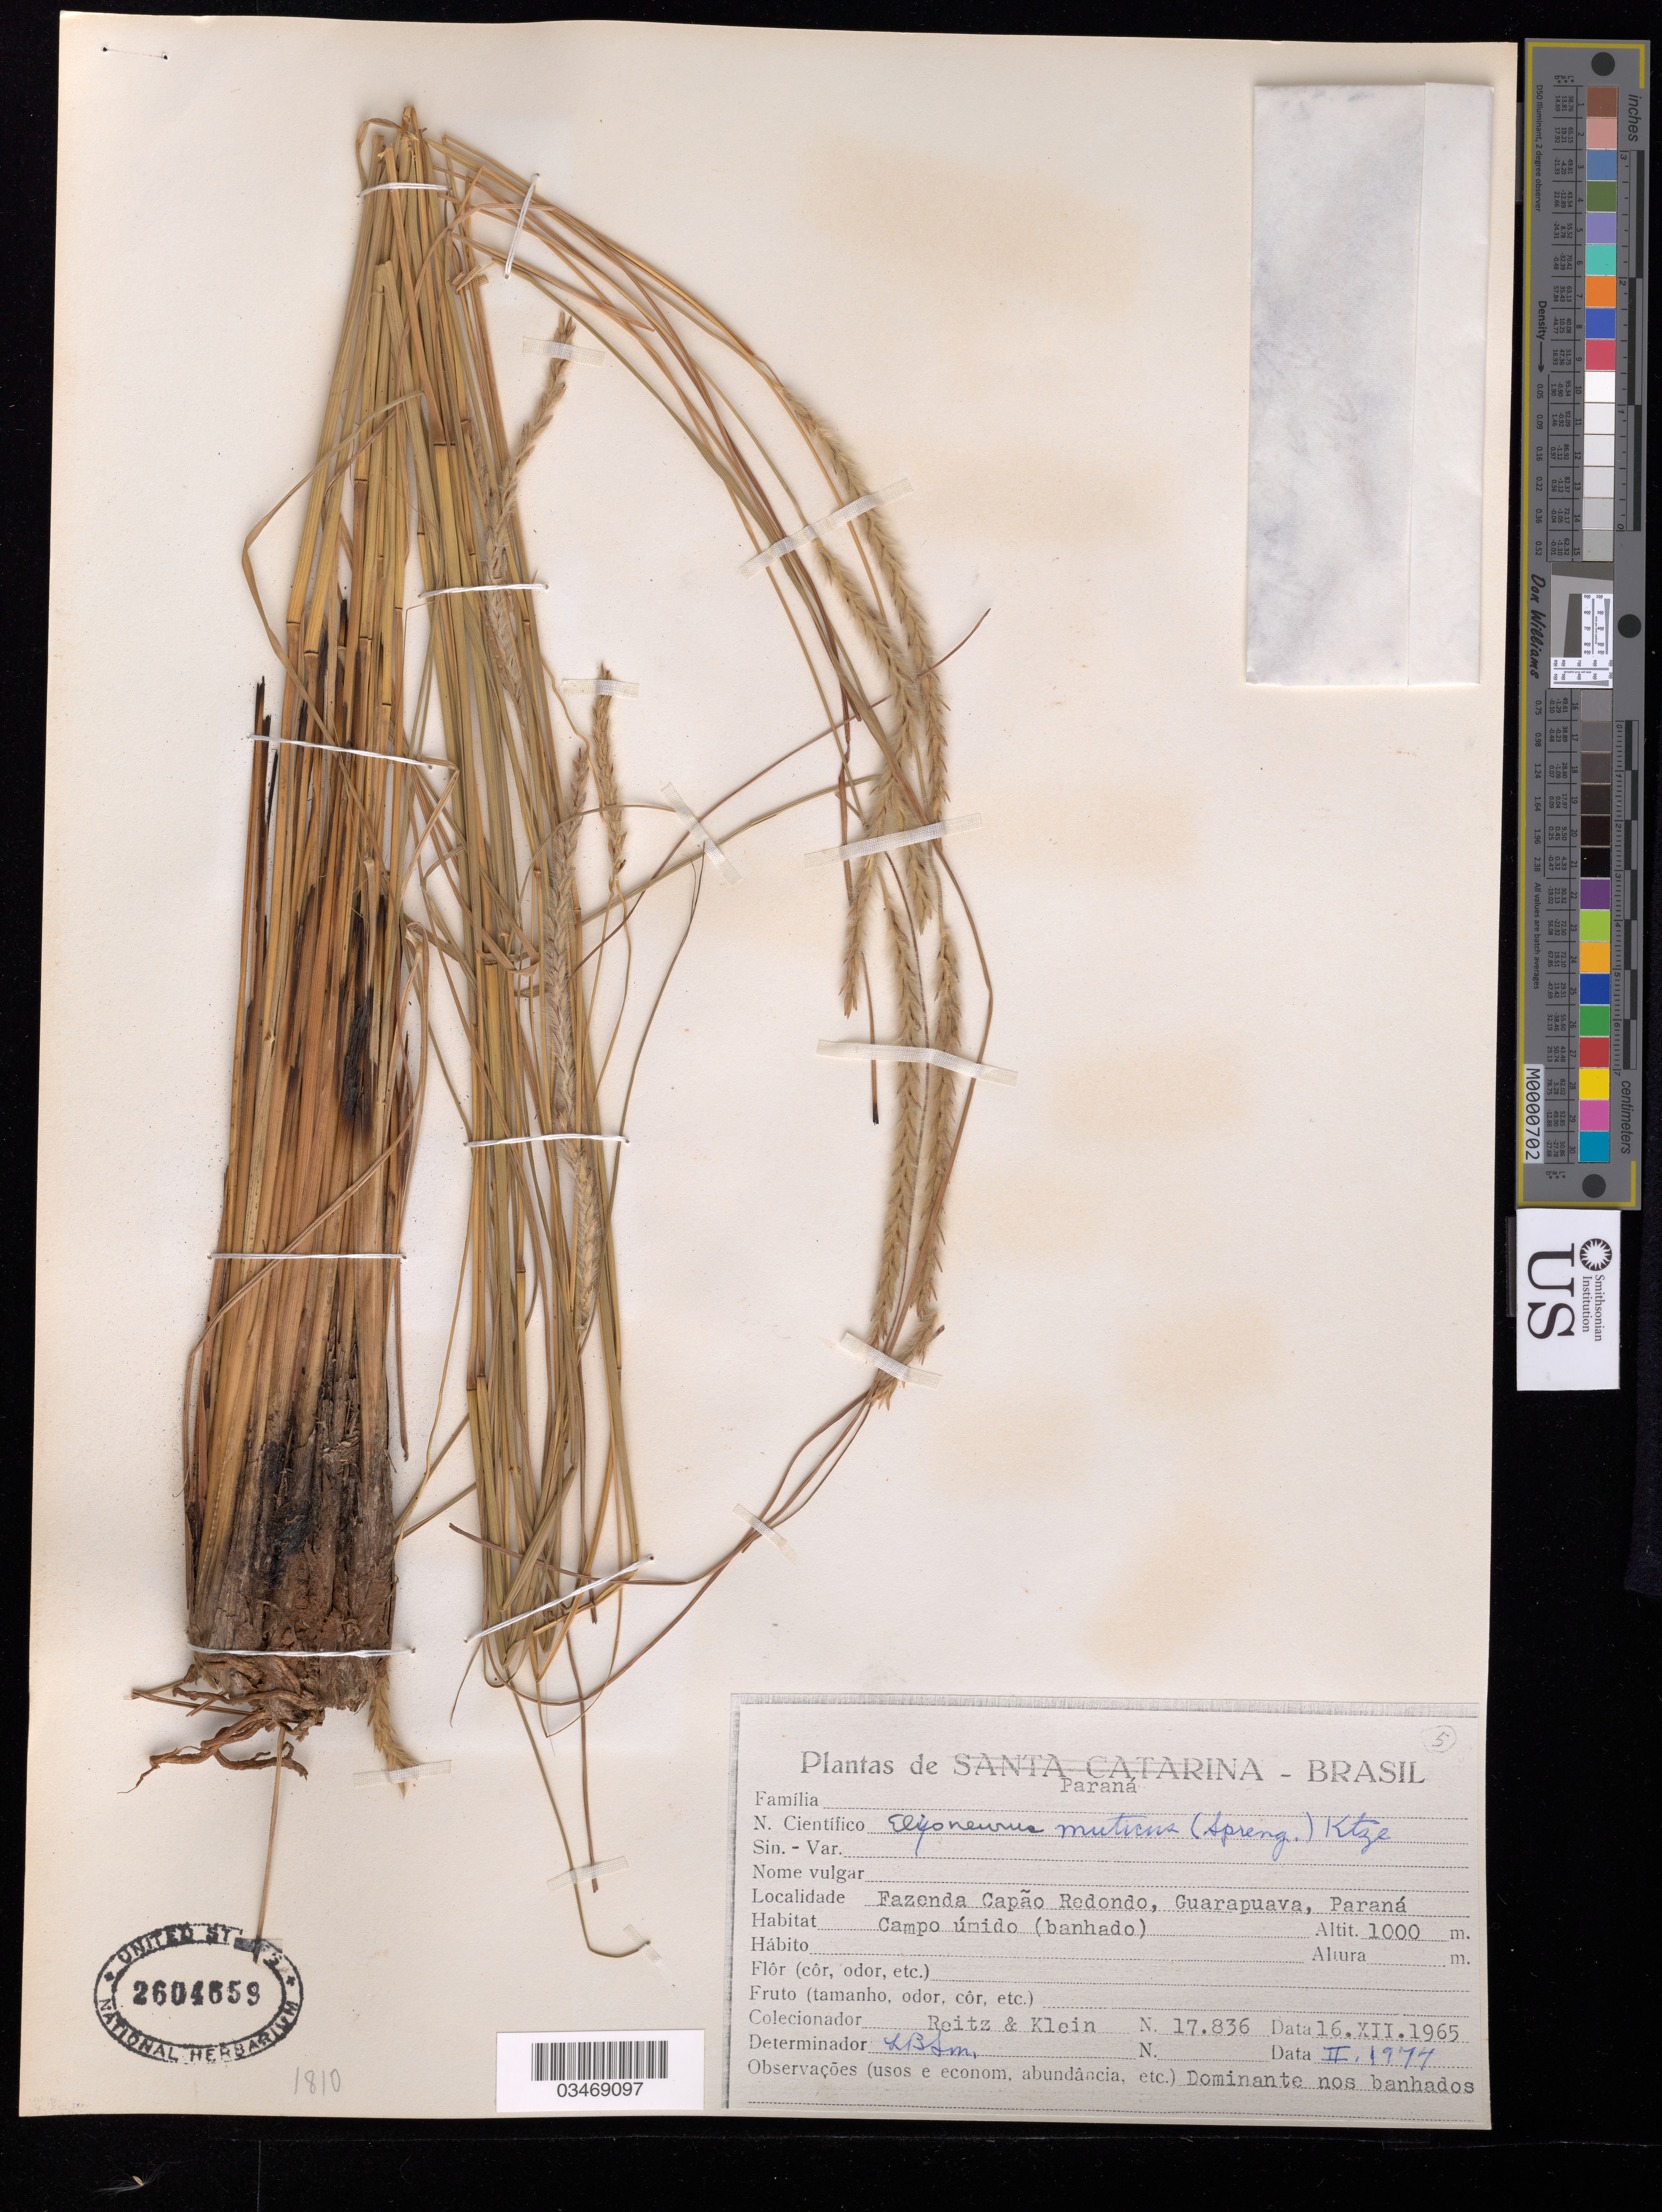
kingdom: Plantae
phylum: Tracheophyta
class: Liliopsida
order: Poales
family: Poaceae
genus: Elionurus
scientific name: Elionurus muticus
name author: (Spreng.) Kuntze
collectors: Reitz & Klein, --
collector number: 1810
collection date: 1965-12-16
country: Brazil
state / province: Paraná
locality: Fazenda Capão Redondo, Guarapuava, Paraná.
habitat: Campo umido (banhado).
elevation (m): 1000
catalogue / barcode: US 2604659